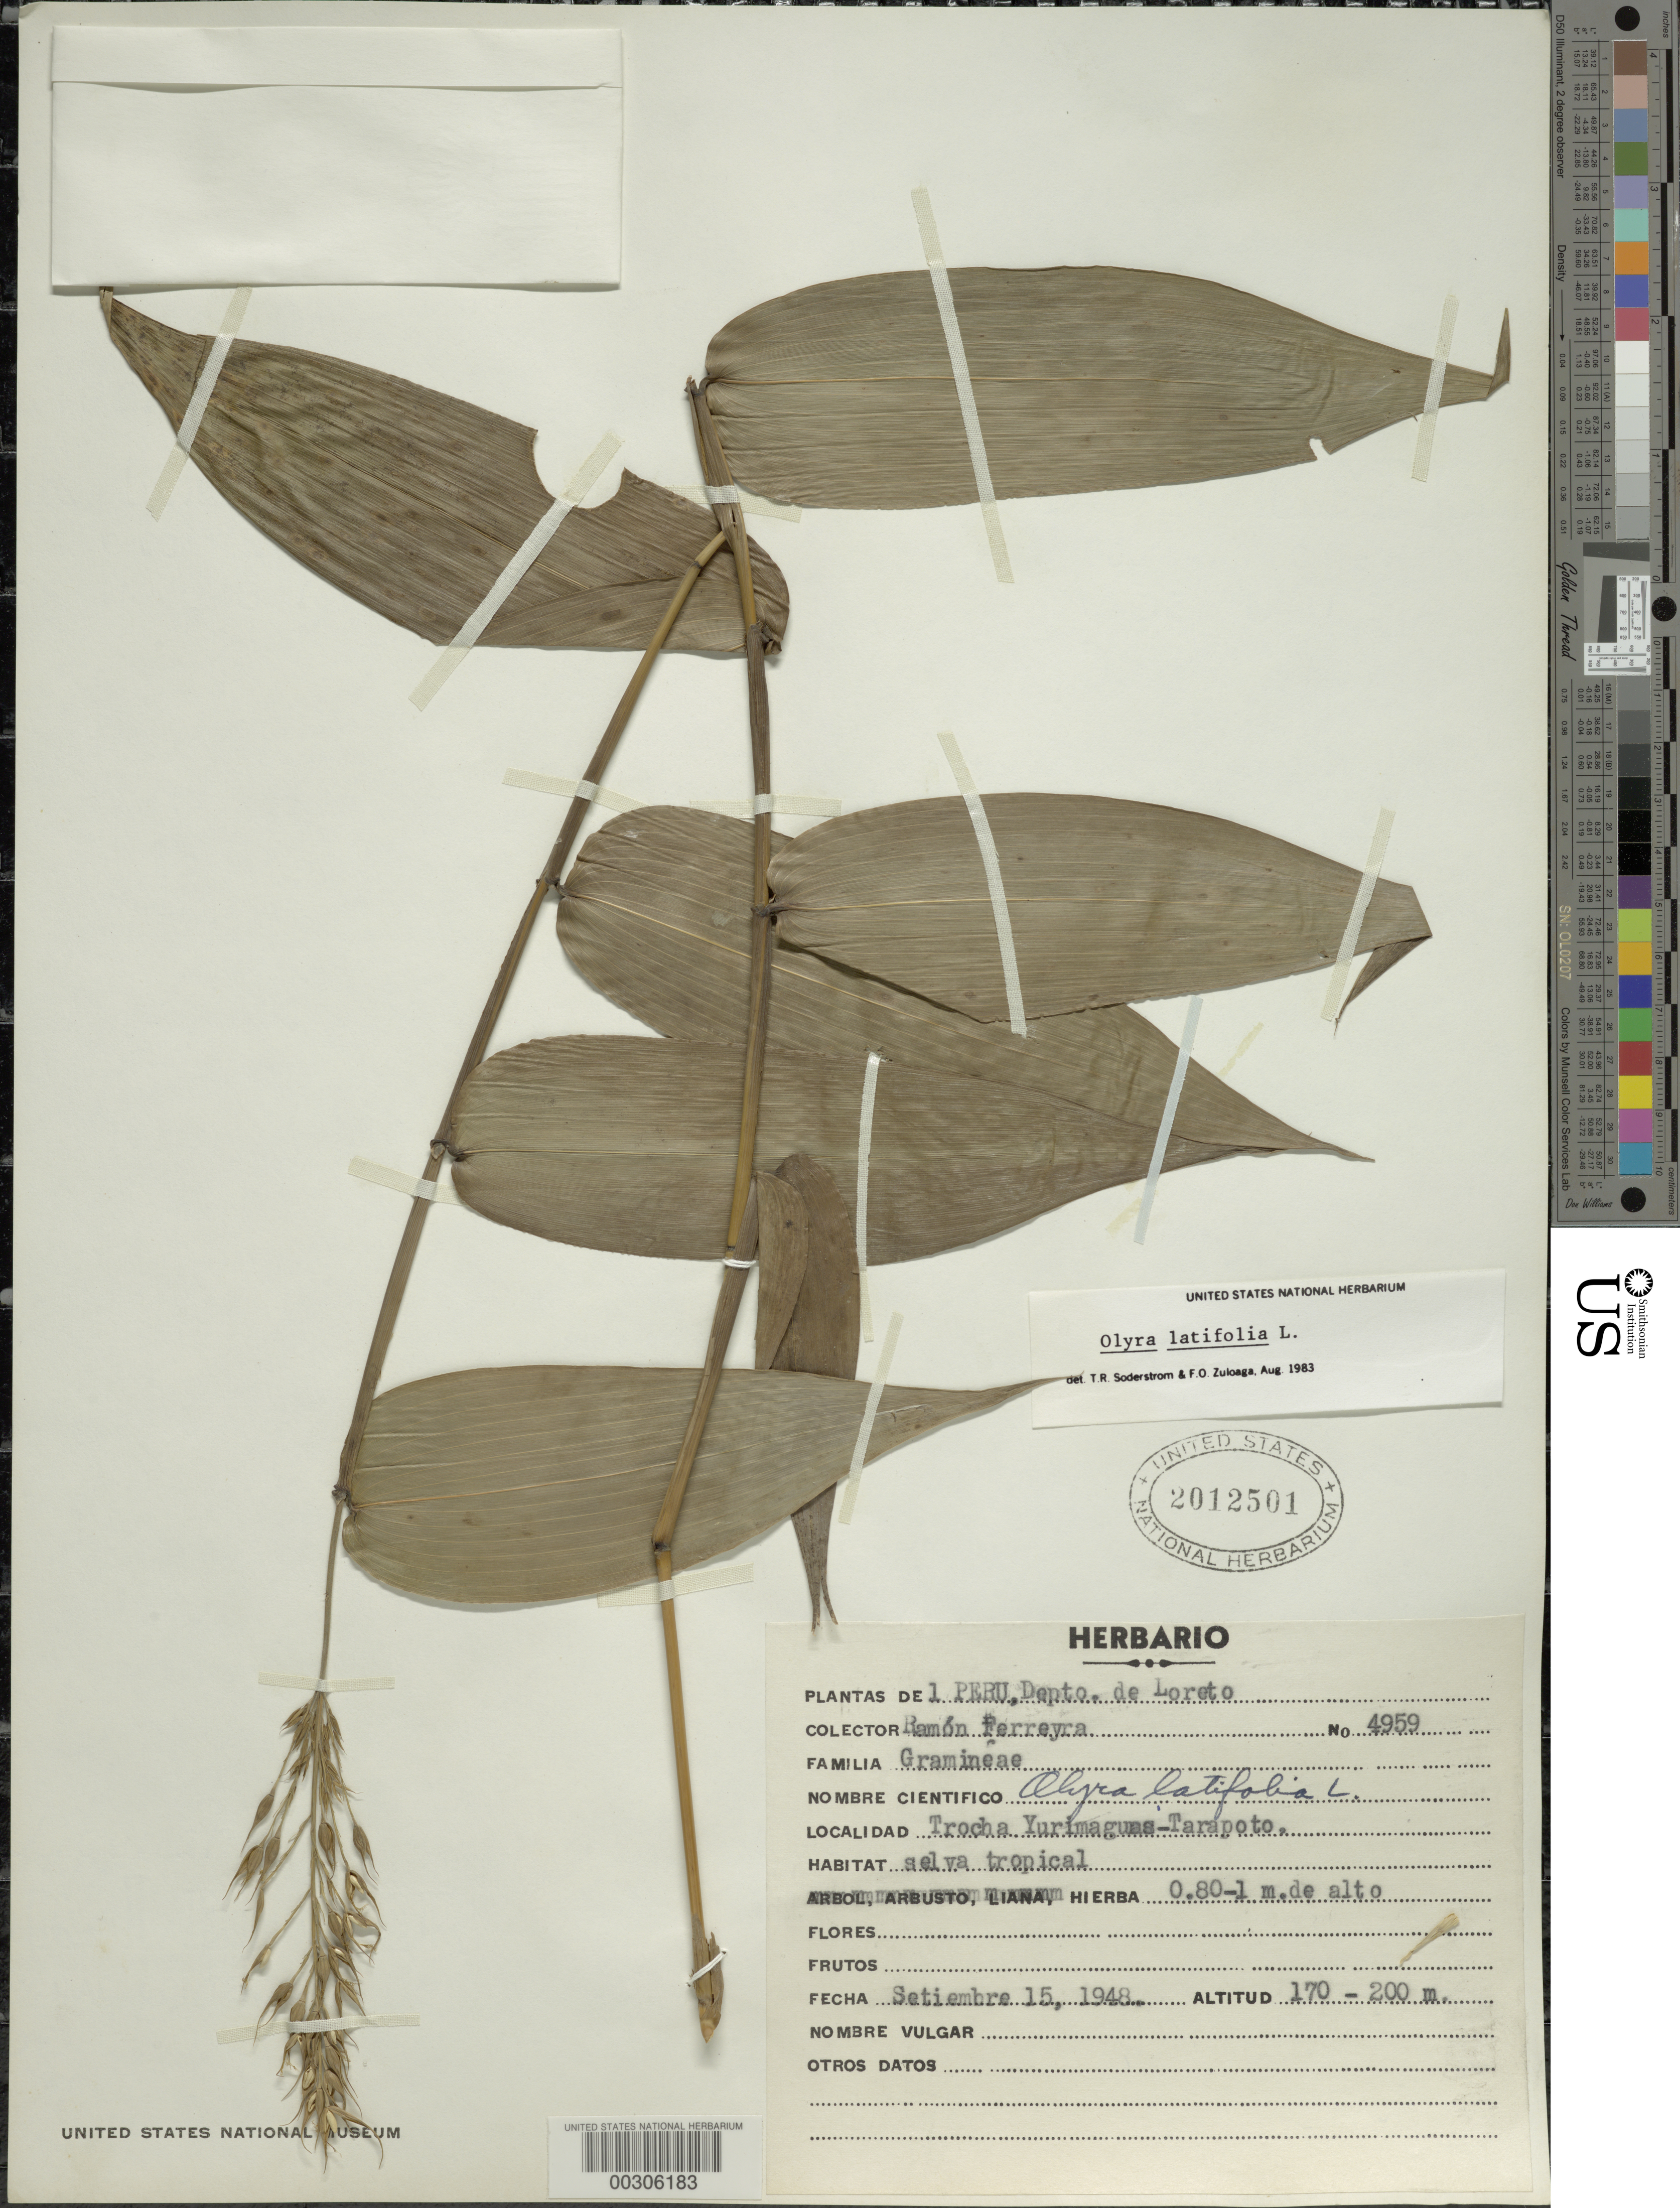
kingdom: Plantae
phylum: Tracheophyta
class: Liliopsida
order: Poales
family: Poaceae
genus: Olyra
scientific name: Olyra latifolia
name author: L.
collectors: R. A. Ferreyra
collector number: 4959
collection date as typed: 15 Sep 1948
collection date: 1948-09-15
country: Peru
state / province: Loreto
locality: Tarapoto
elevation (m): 170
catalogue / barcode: US 2012501